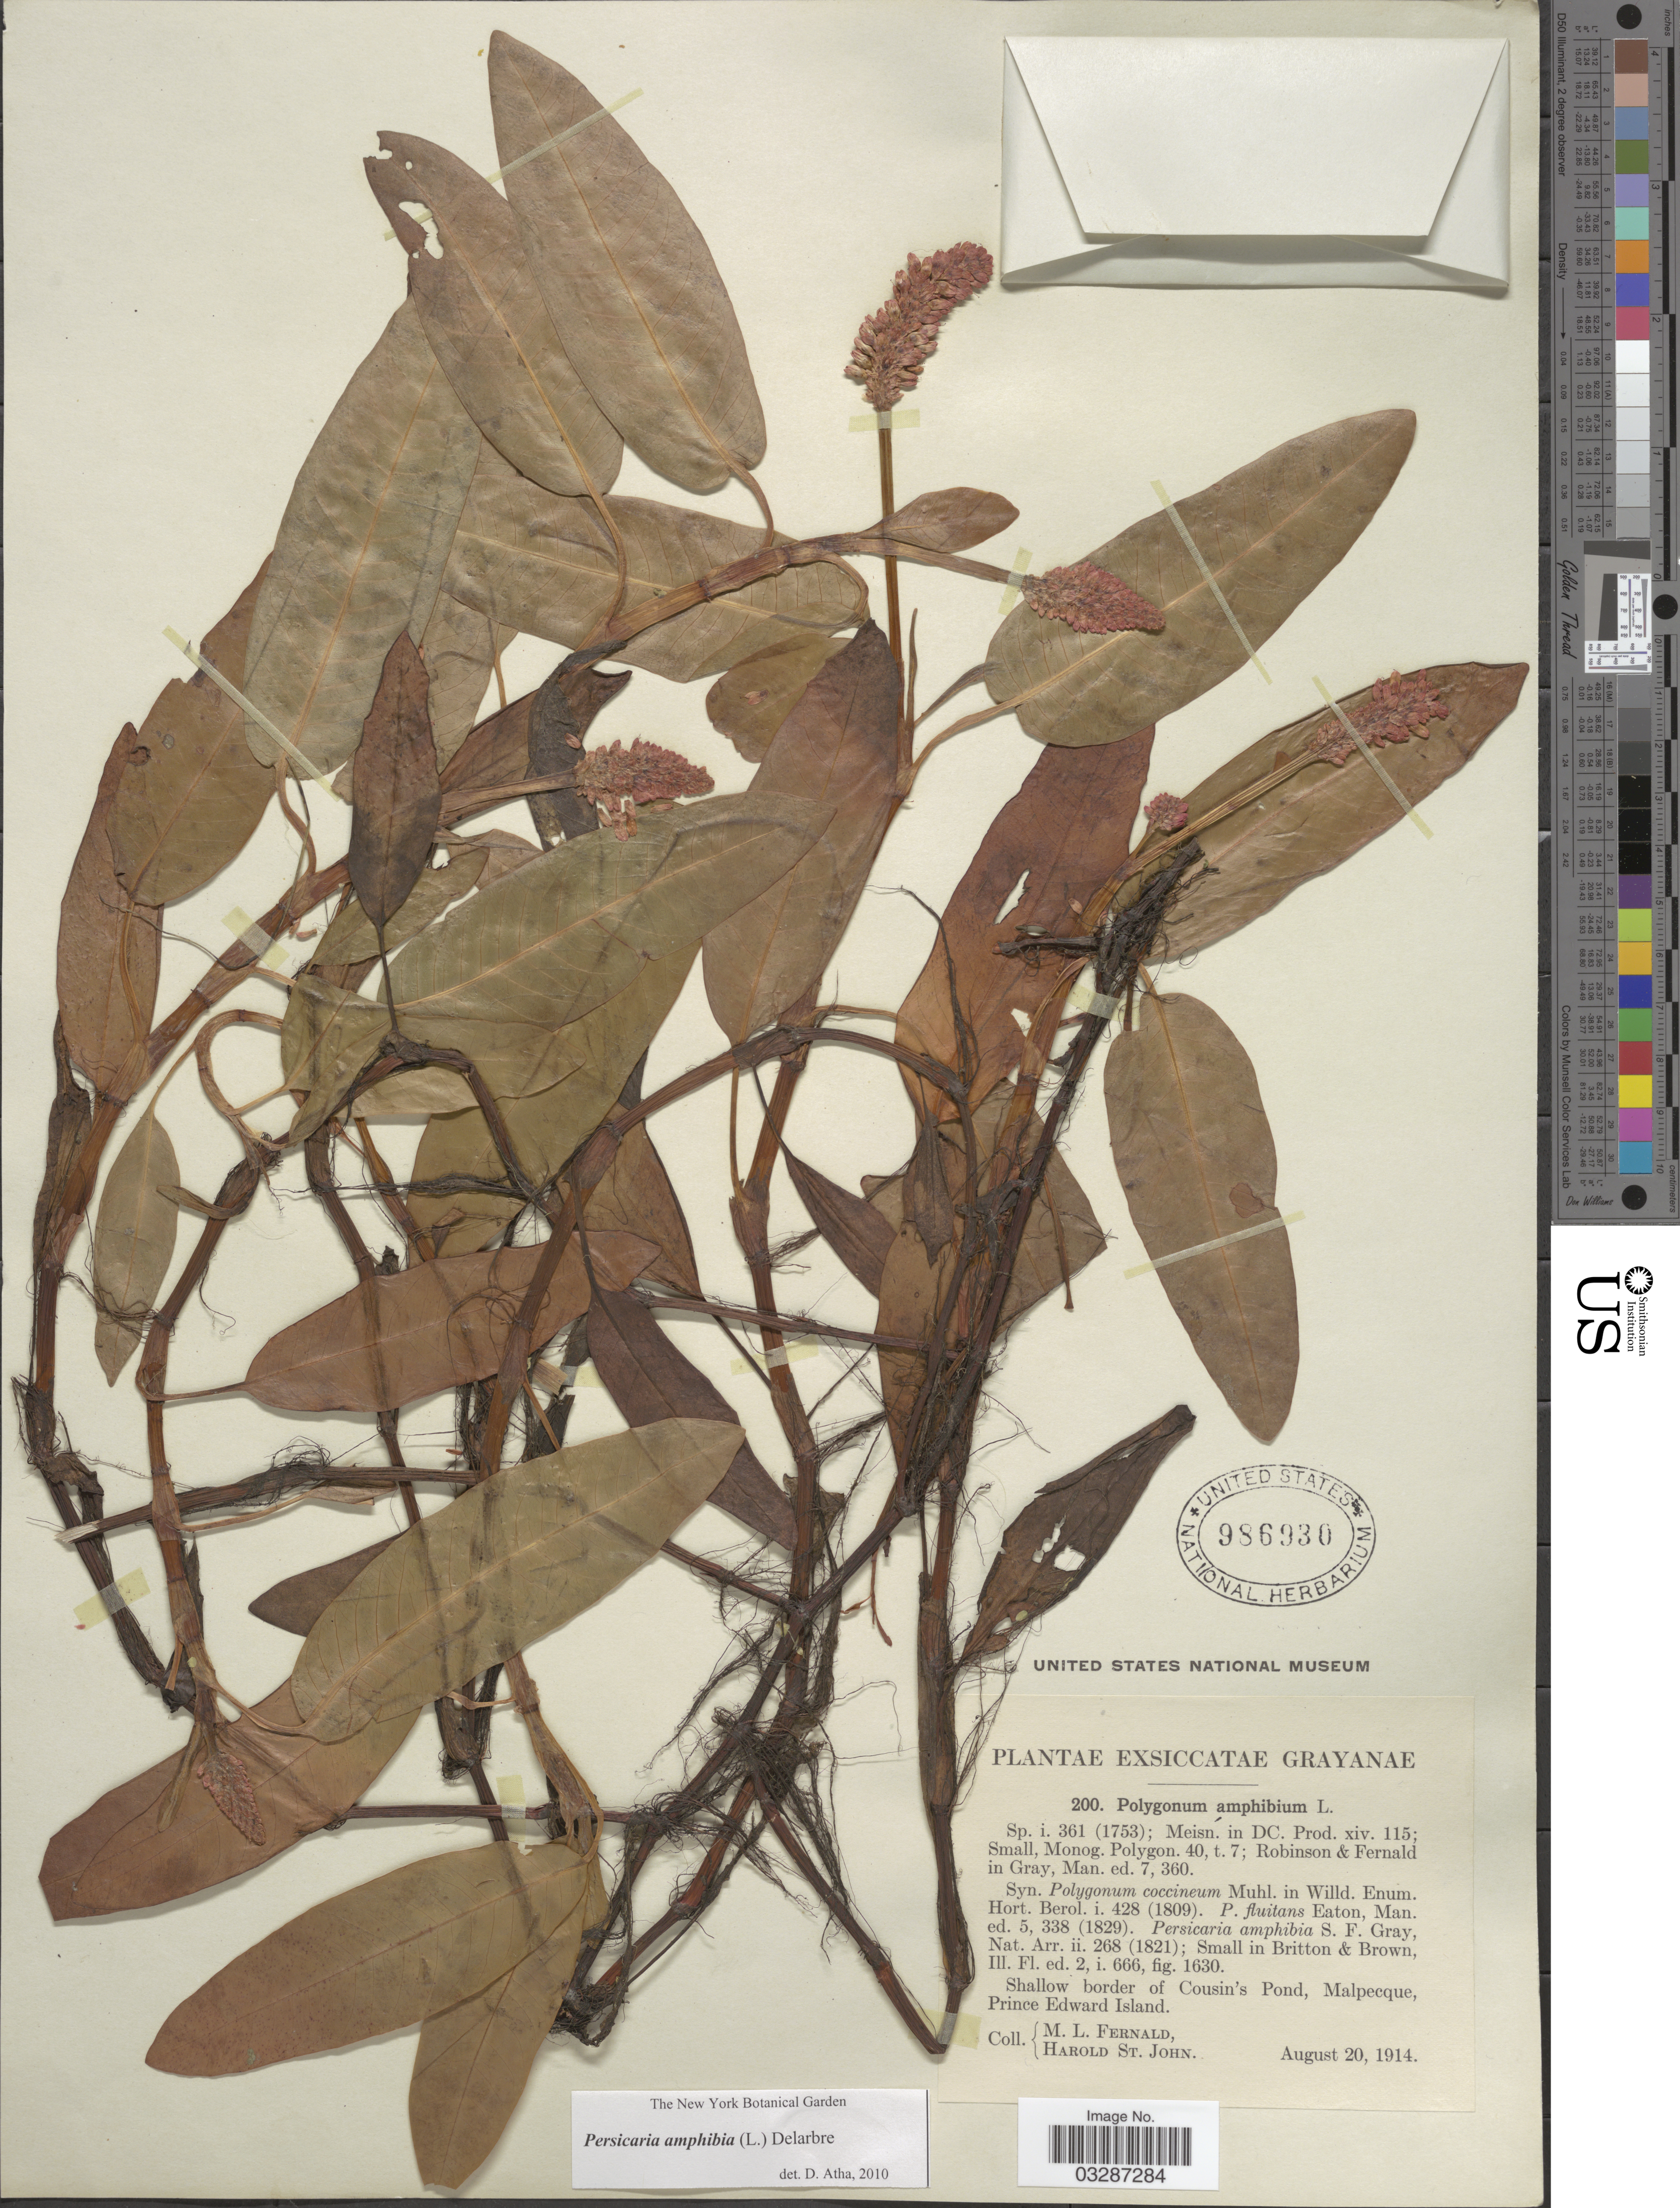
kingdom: Plantae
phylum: Tracheophyta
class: Magnoliopsida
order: Caryophyllales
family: Polygonaceae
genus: Persicaria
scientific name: Persicaria amphibia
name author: (L.) Delarbre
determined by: Atha, D. E.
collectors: M. L. Fernald & H. St. John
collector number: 200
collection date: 1914-08-20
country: Canada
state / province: Prince Edward Island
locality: Shallow border of Cousin's Pond, Malpecque, Prince Edward Island.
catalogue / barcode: US 986930